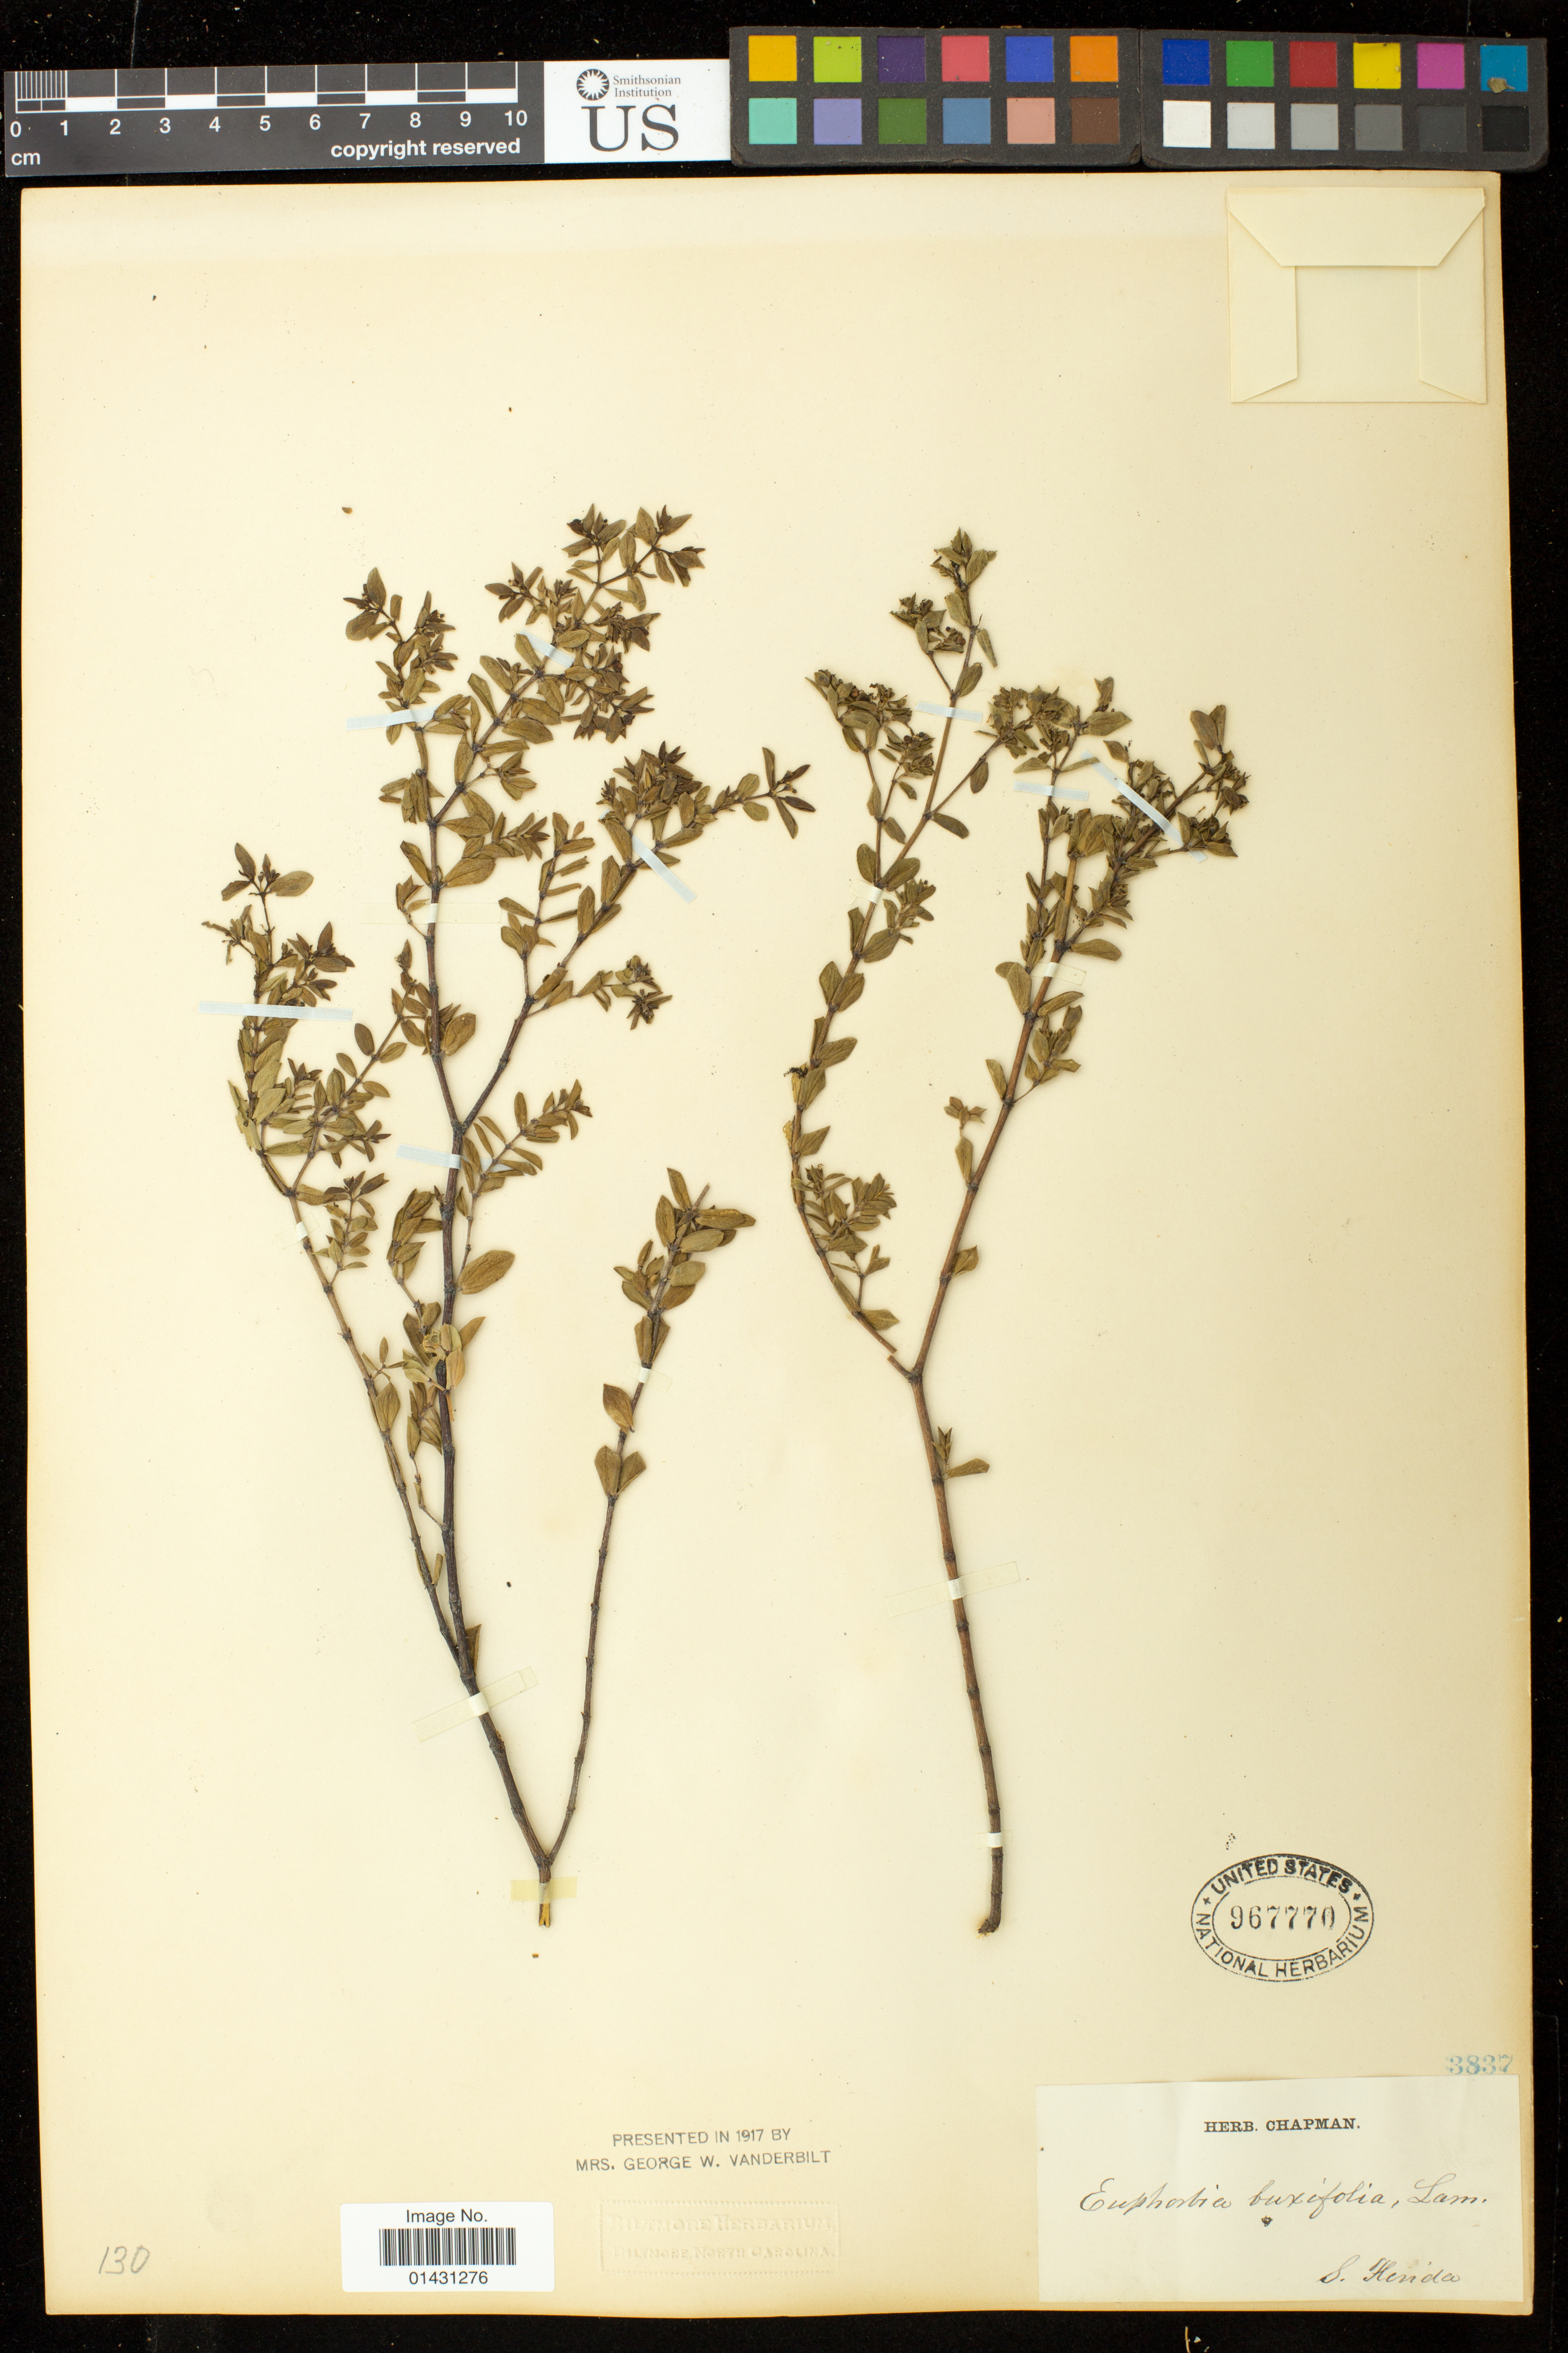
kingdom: Plantae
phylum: Tracheophyta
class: Magnoliopsida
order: Malpighiales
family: Euphorbiaceae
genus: Euphorbia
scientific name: Euphorbia mesembryanthemifolia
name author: Jacq.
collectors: A. Chapman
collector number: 3837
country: United States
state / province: Florida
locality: S. Florida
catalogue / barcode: US 967770